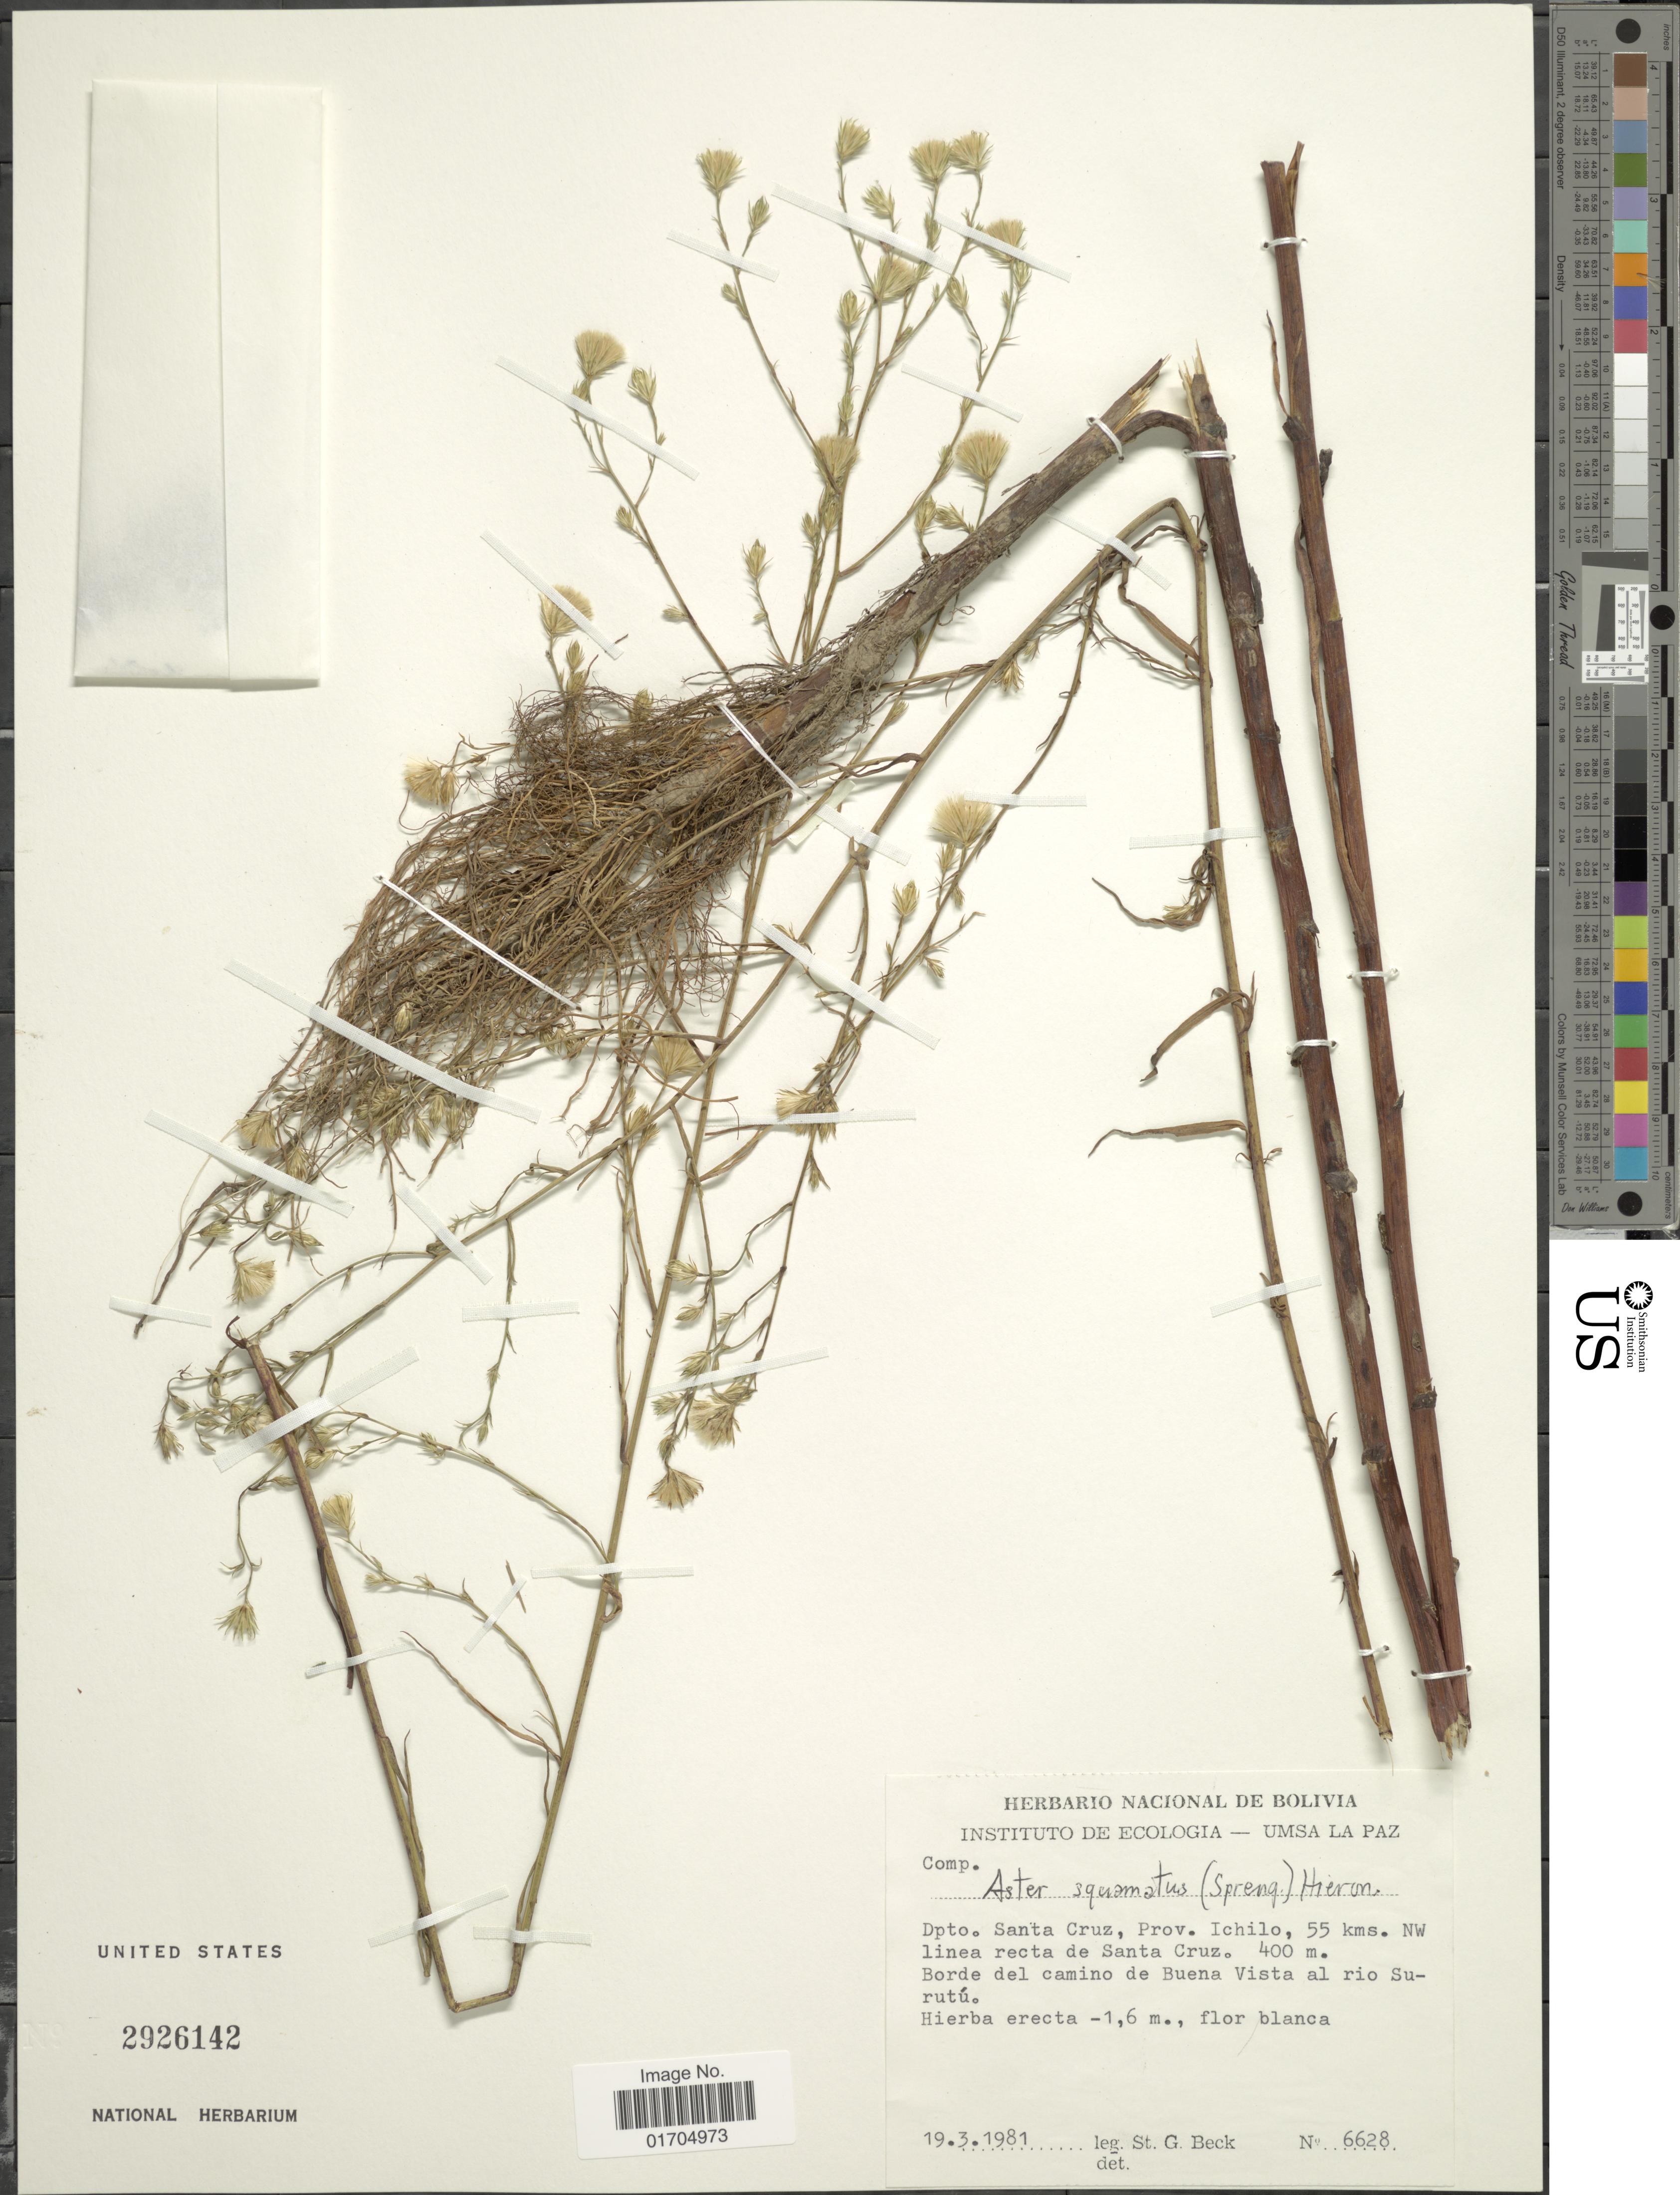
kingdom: Plantae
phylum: Tracheophyta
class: Magnoliopsida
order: Asterales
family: Asteraceae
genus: Symphyotrichum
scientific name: Symphyotrichum squamatum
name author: (Spreng.) G.L. Nesom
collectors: S. G. Beck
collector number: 6628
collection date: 1981-03-19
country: Bolivia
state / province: Santa Cruz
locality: Prov. Ichilo, 55 kms. NW linea recta de Santa Cruz, Borde del camino de Buena Vista el rio Surutú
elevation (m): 400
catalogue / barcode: US 2926142